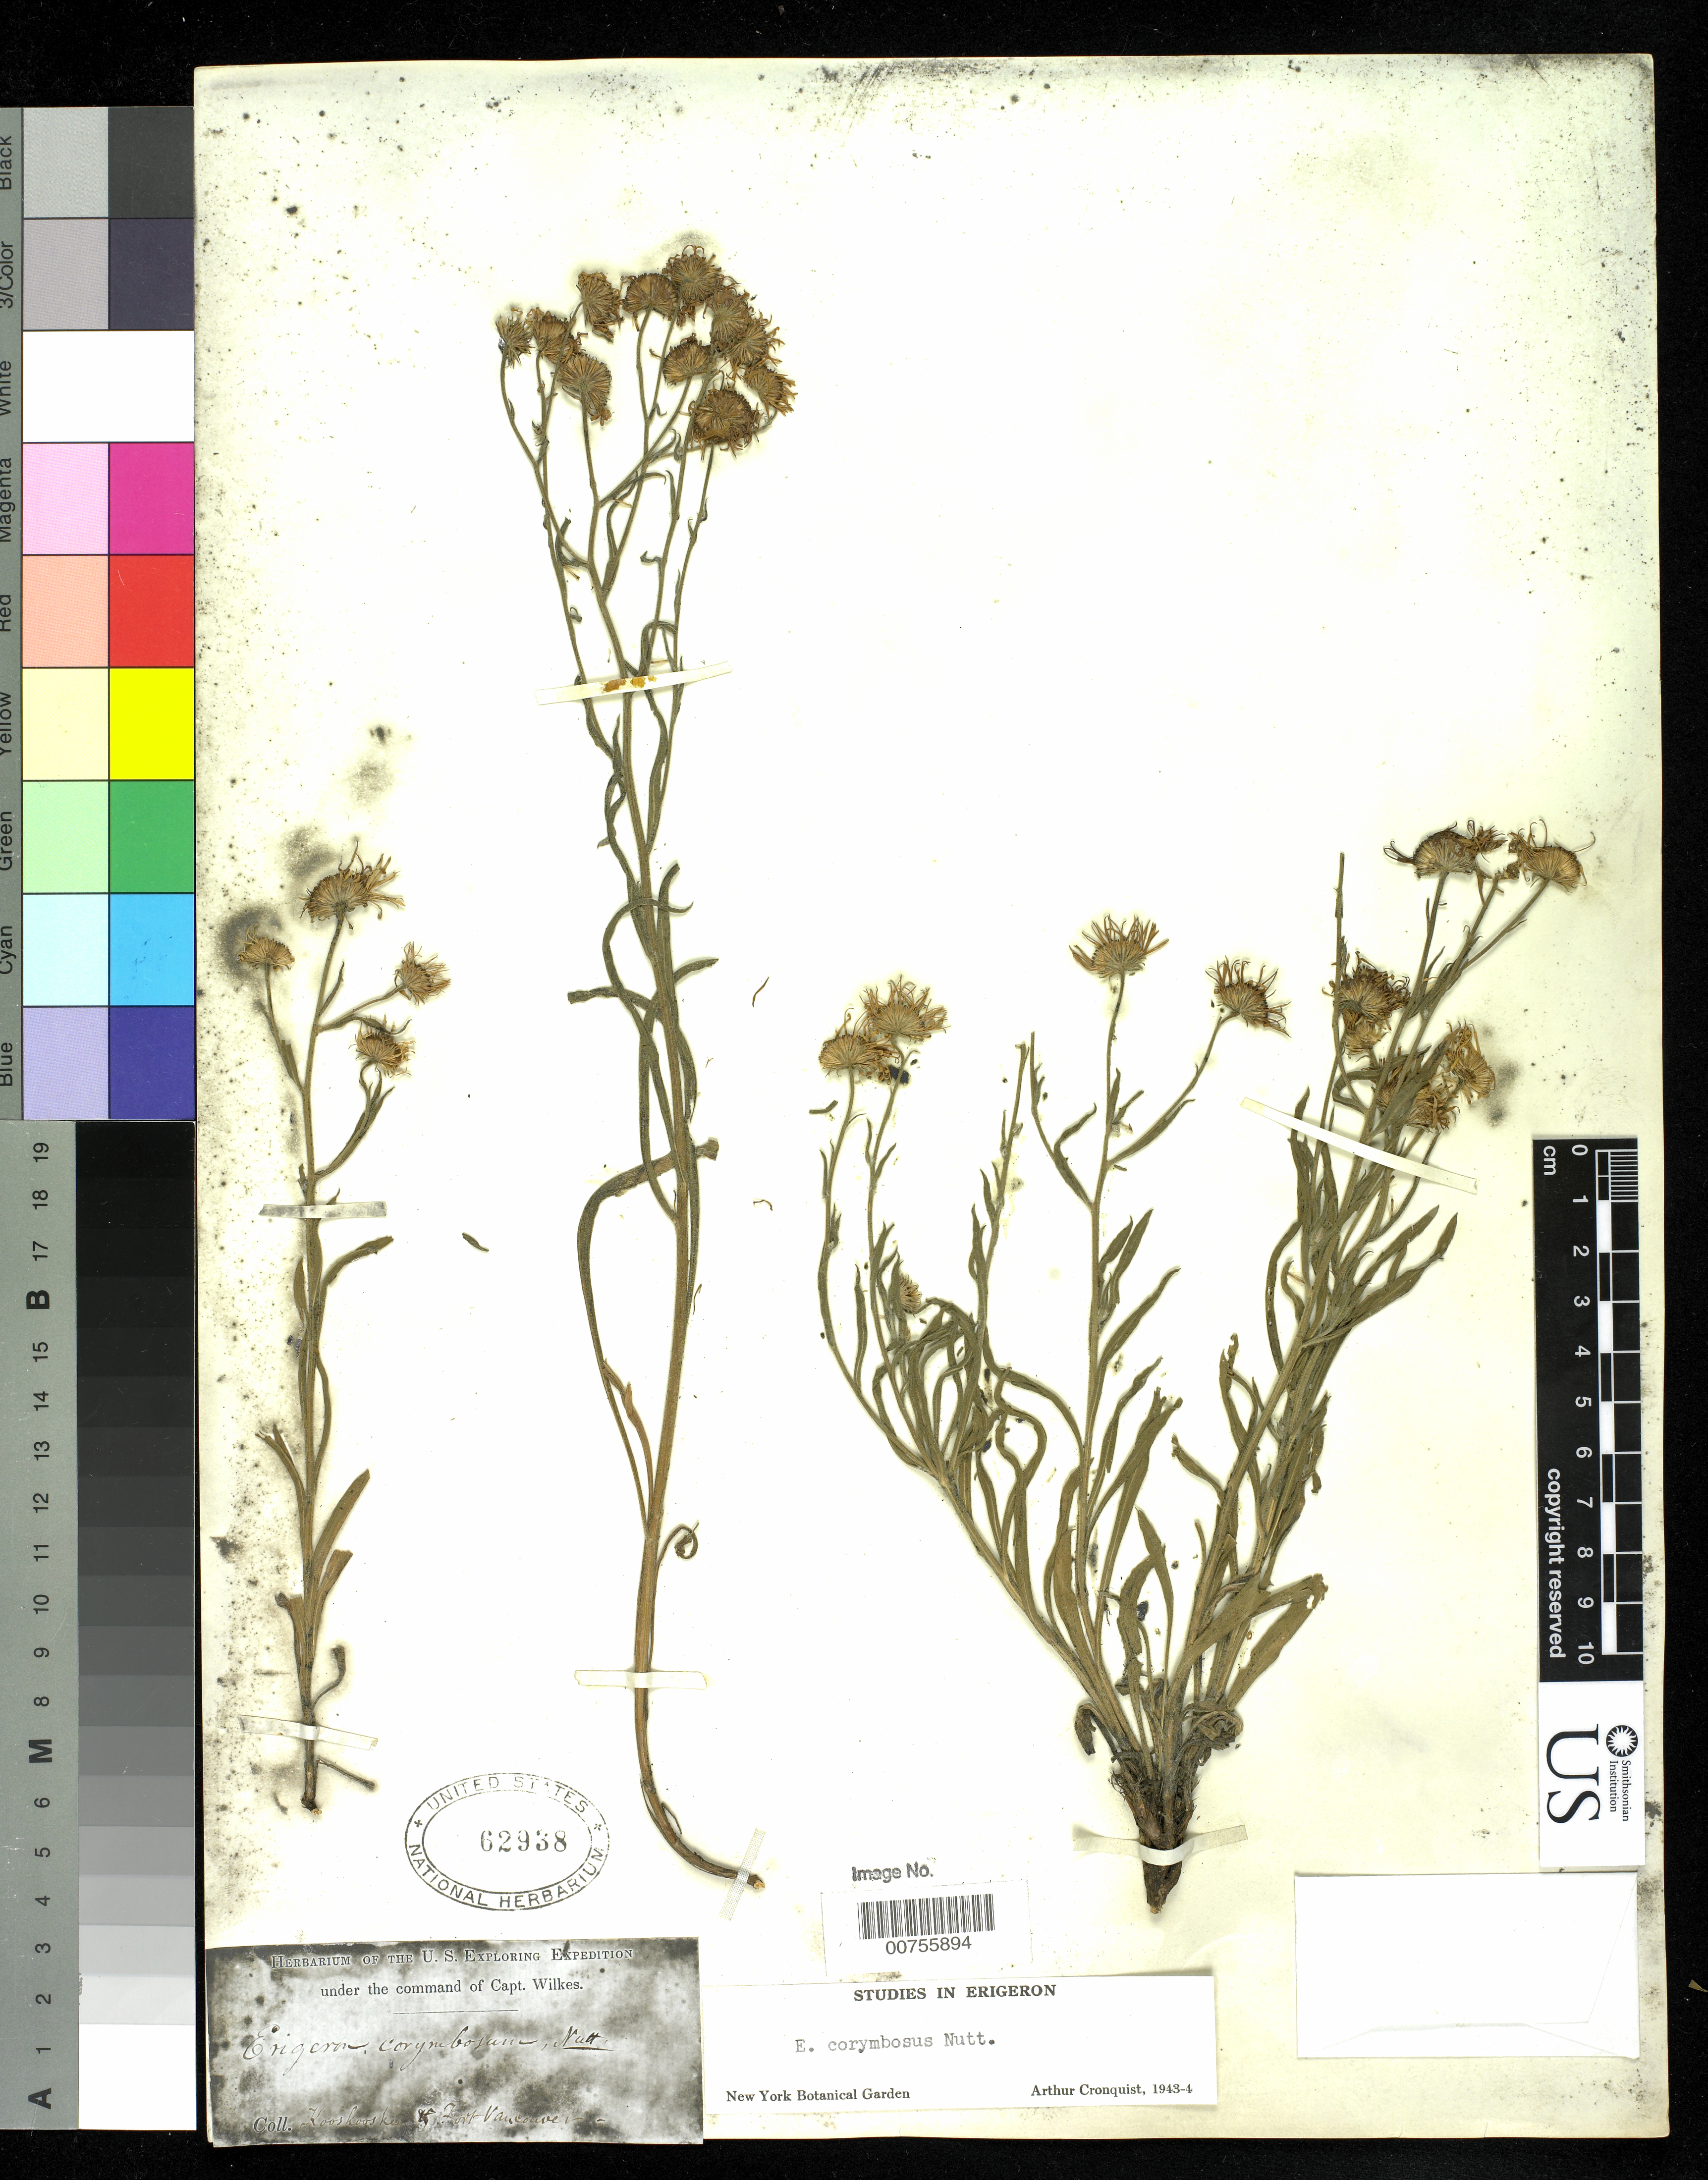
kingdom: Plantae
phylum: Tracheophyta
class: Magnoliopsida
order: Asterales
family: Asteraceae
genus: Erigeron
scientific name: Erigeron corymbosus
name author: Nutt.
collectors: Wilkes Explor. Exped.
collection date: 1838/1842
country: United States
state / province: Washington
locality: Kooskooskee & Fort Vancouver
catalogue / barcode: US 62938